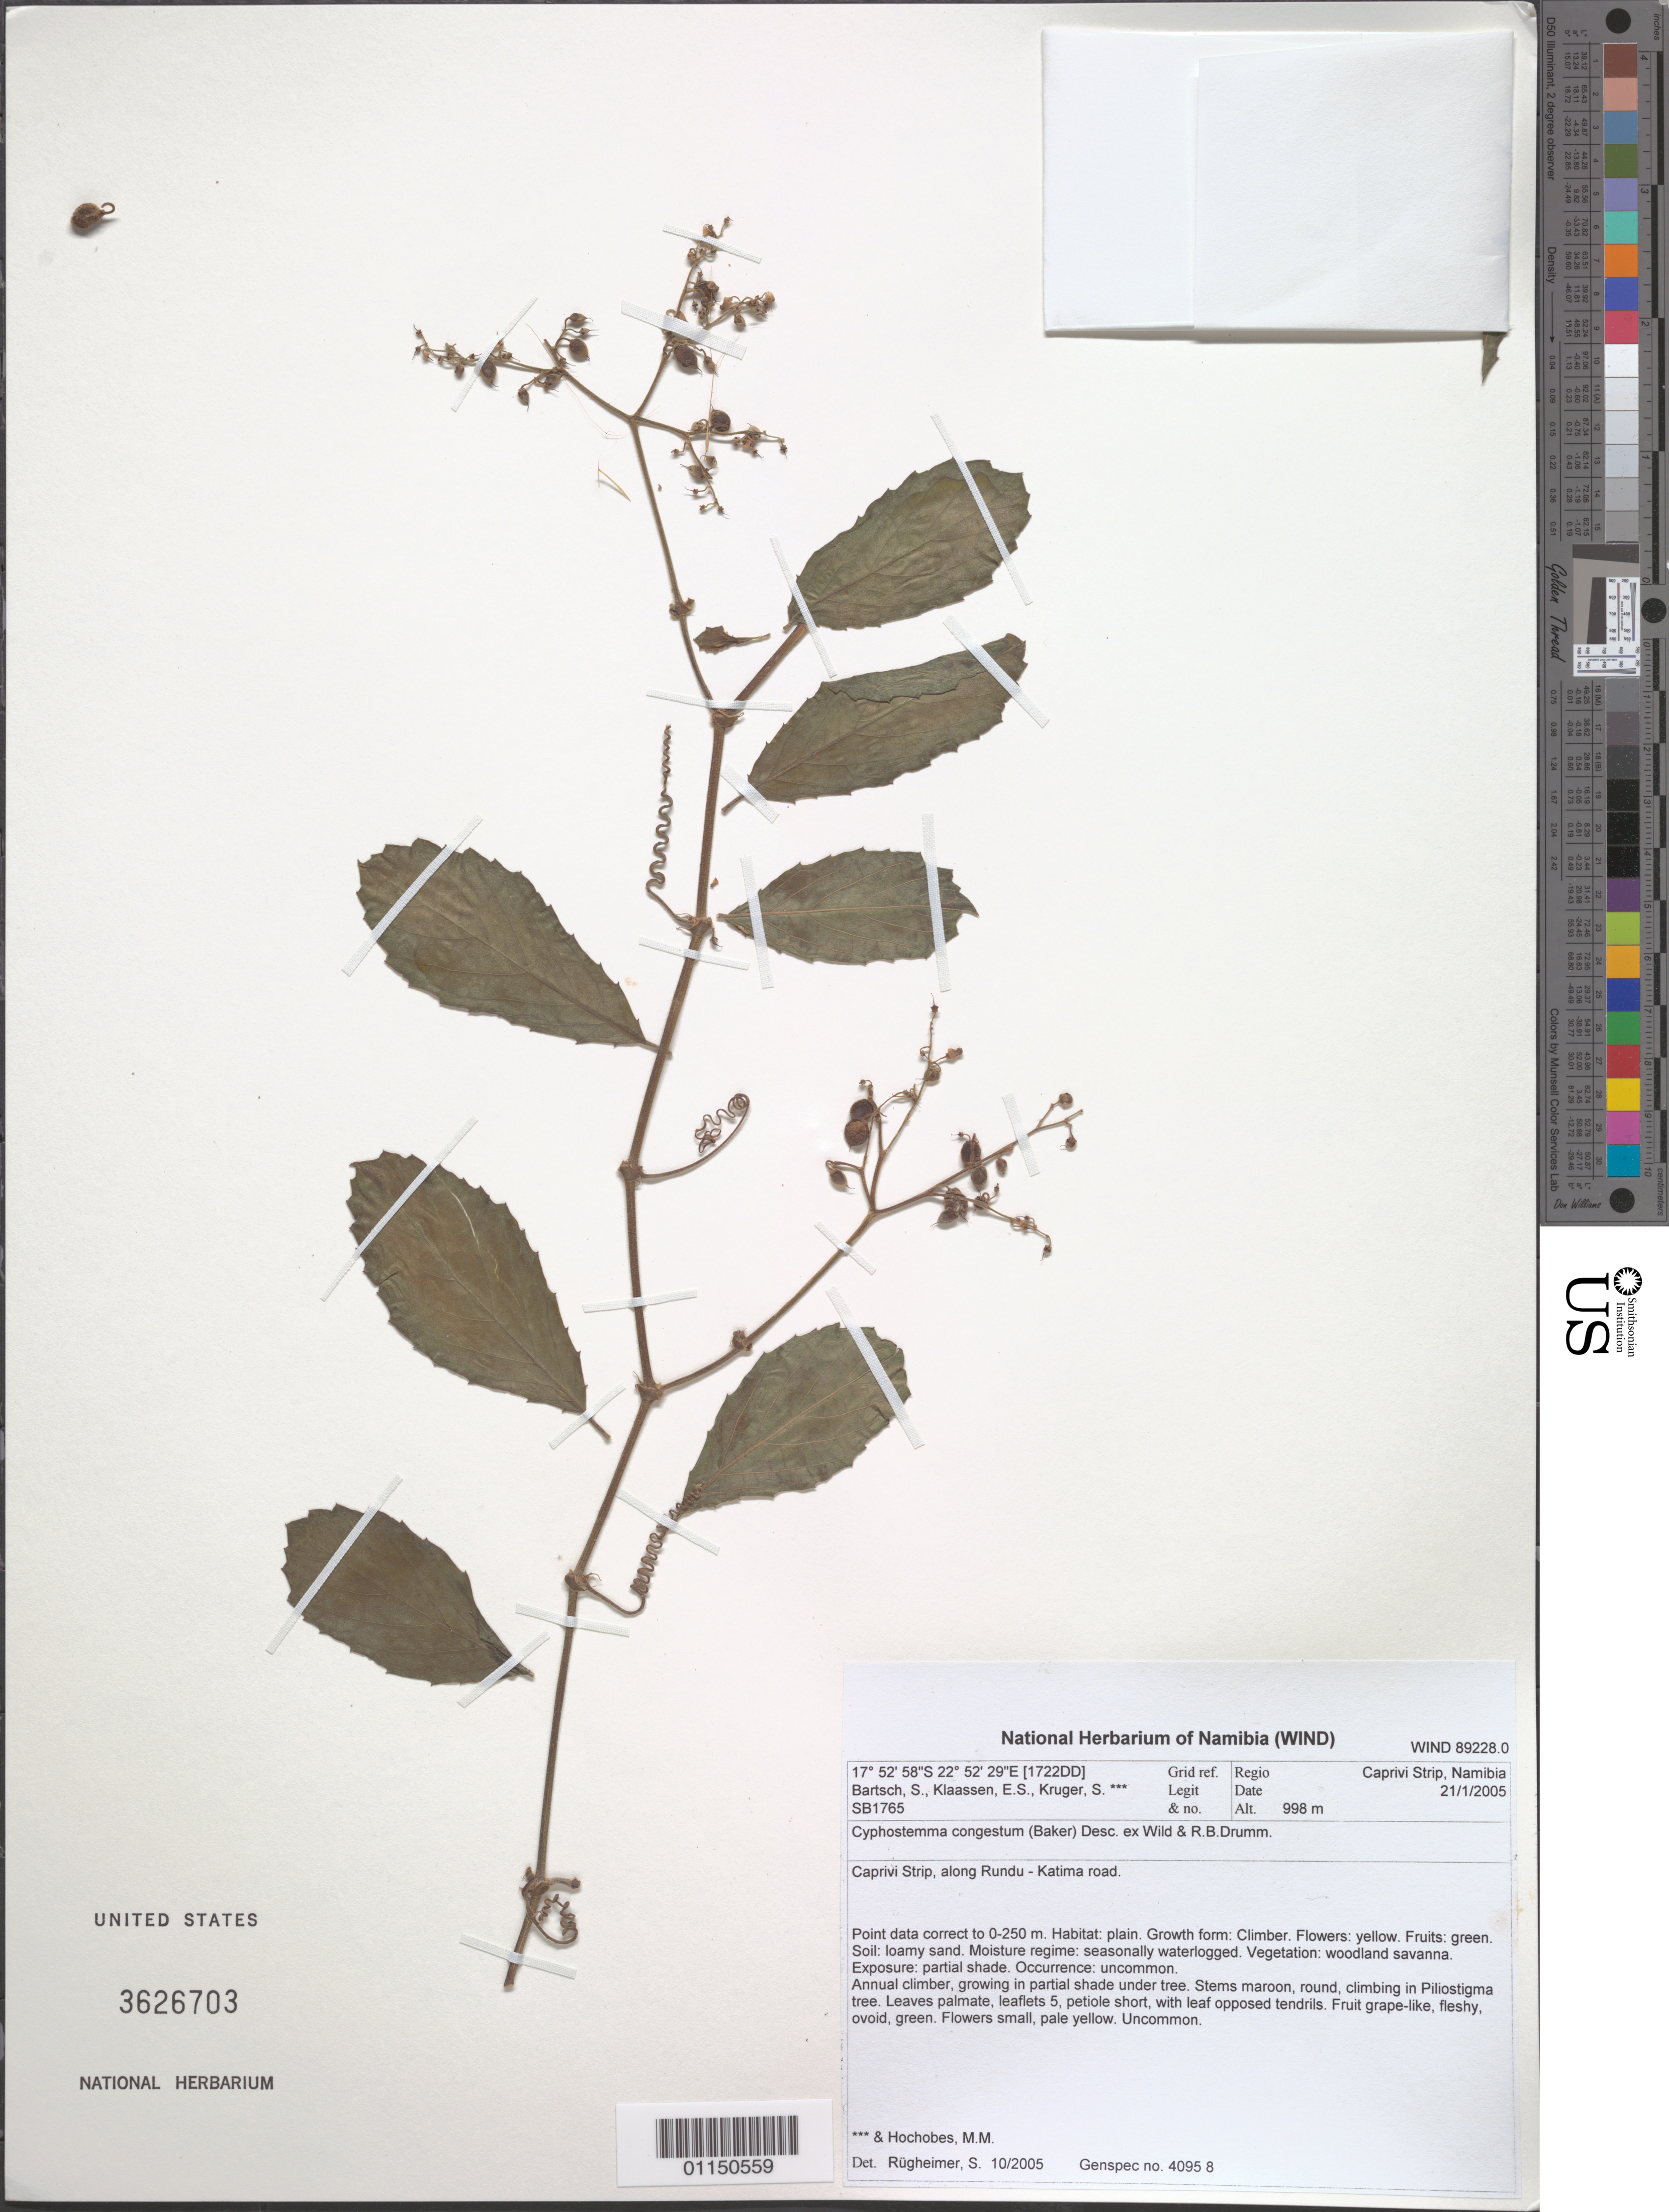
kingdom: Plantae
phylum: Tracheophyta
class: Magnoliopsida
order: Vitales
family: Vitaceae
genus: Cyphostemma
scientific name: Cyphostemma congestum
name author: (Baker) Desc. ex Wild & R.B. Drumm.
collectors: S. Bartsch, E. S. Klaassen, S. Kruger & M. Hochobes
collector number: SB1765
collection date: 2005-01-21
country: Namibia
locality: Caprivi Strip, along Rundu - Katima Rd.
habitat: Annual climber, growing in partial shade under tree. Uncommon.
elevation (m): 998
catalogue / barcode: US 3626703